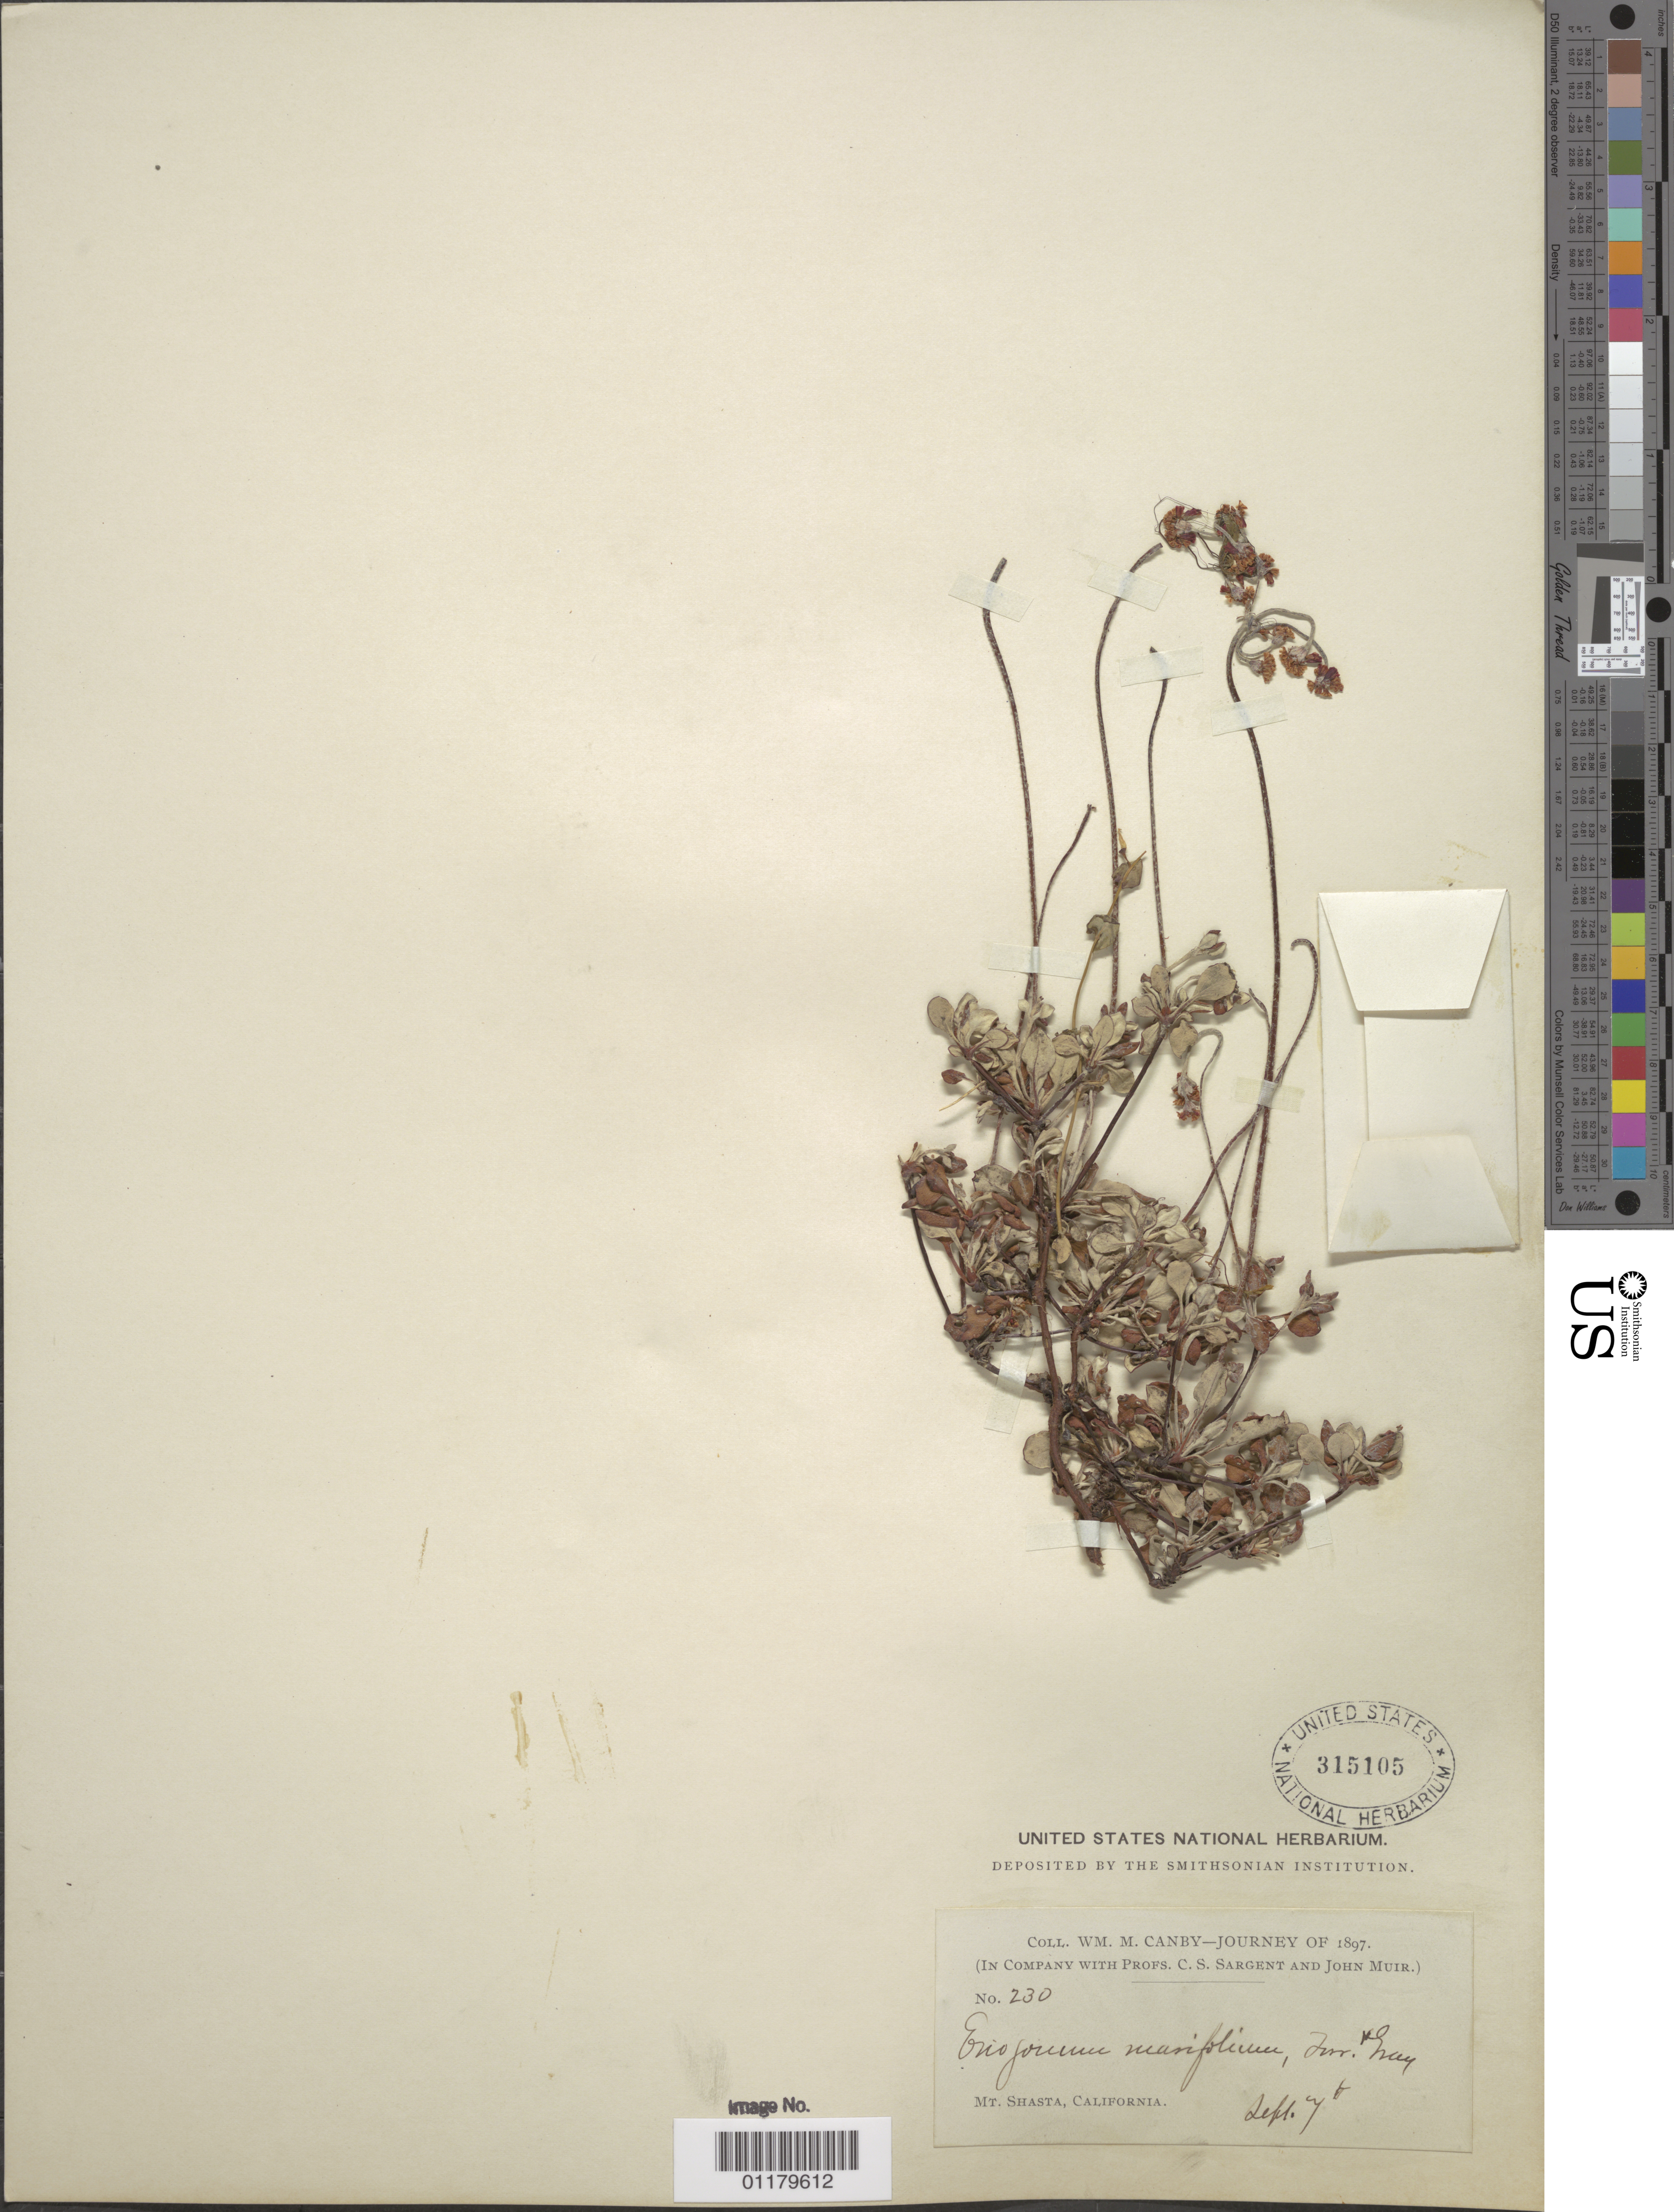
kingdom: Plantae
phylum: Tracheophyta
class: Magnoliopsida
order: Caryophyllales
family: Polygonaceae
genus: Eriogonum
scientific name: Eriogonum marifolium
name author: Torr. & A. Gray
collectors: W. M. Canby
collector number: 230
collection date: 1897-09-07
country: United States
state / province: California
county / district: Siskiyou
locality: Mt. Shasta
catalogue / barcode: US 315105